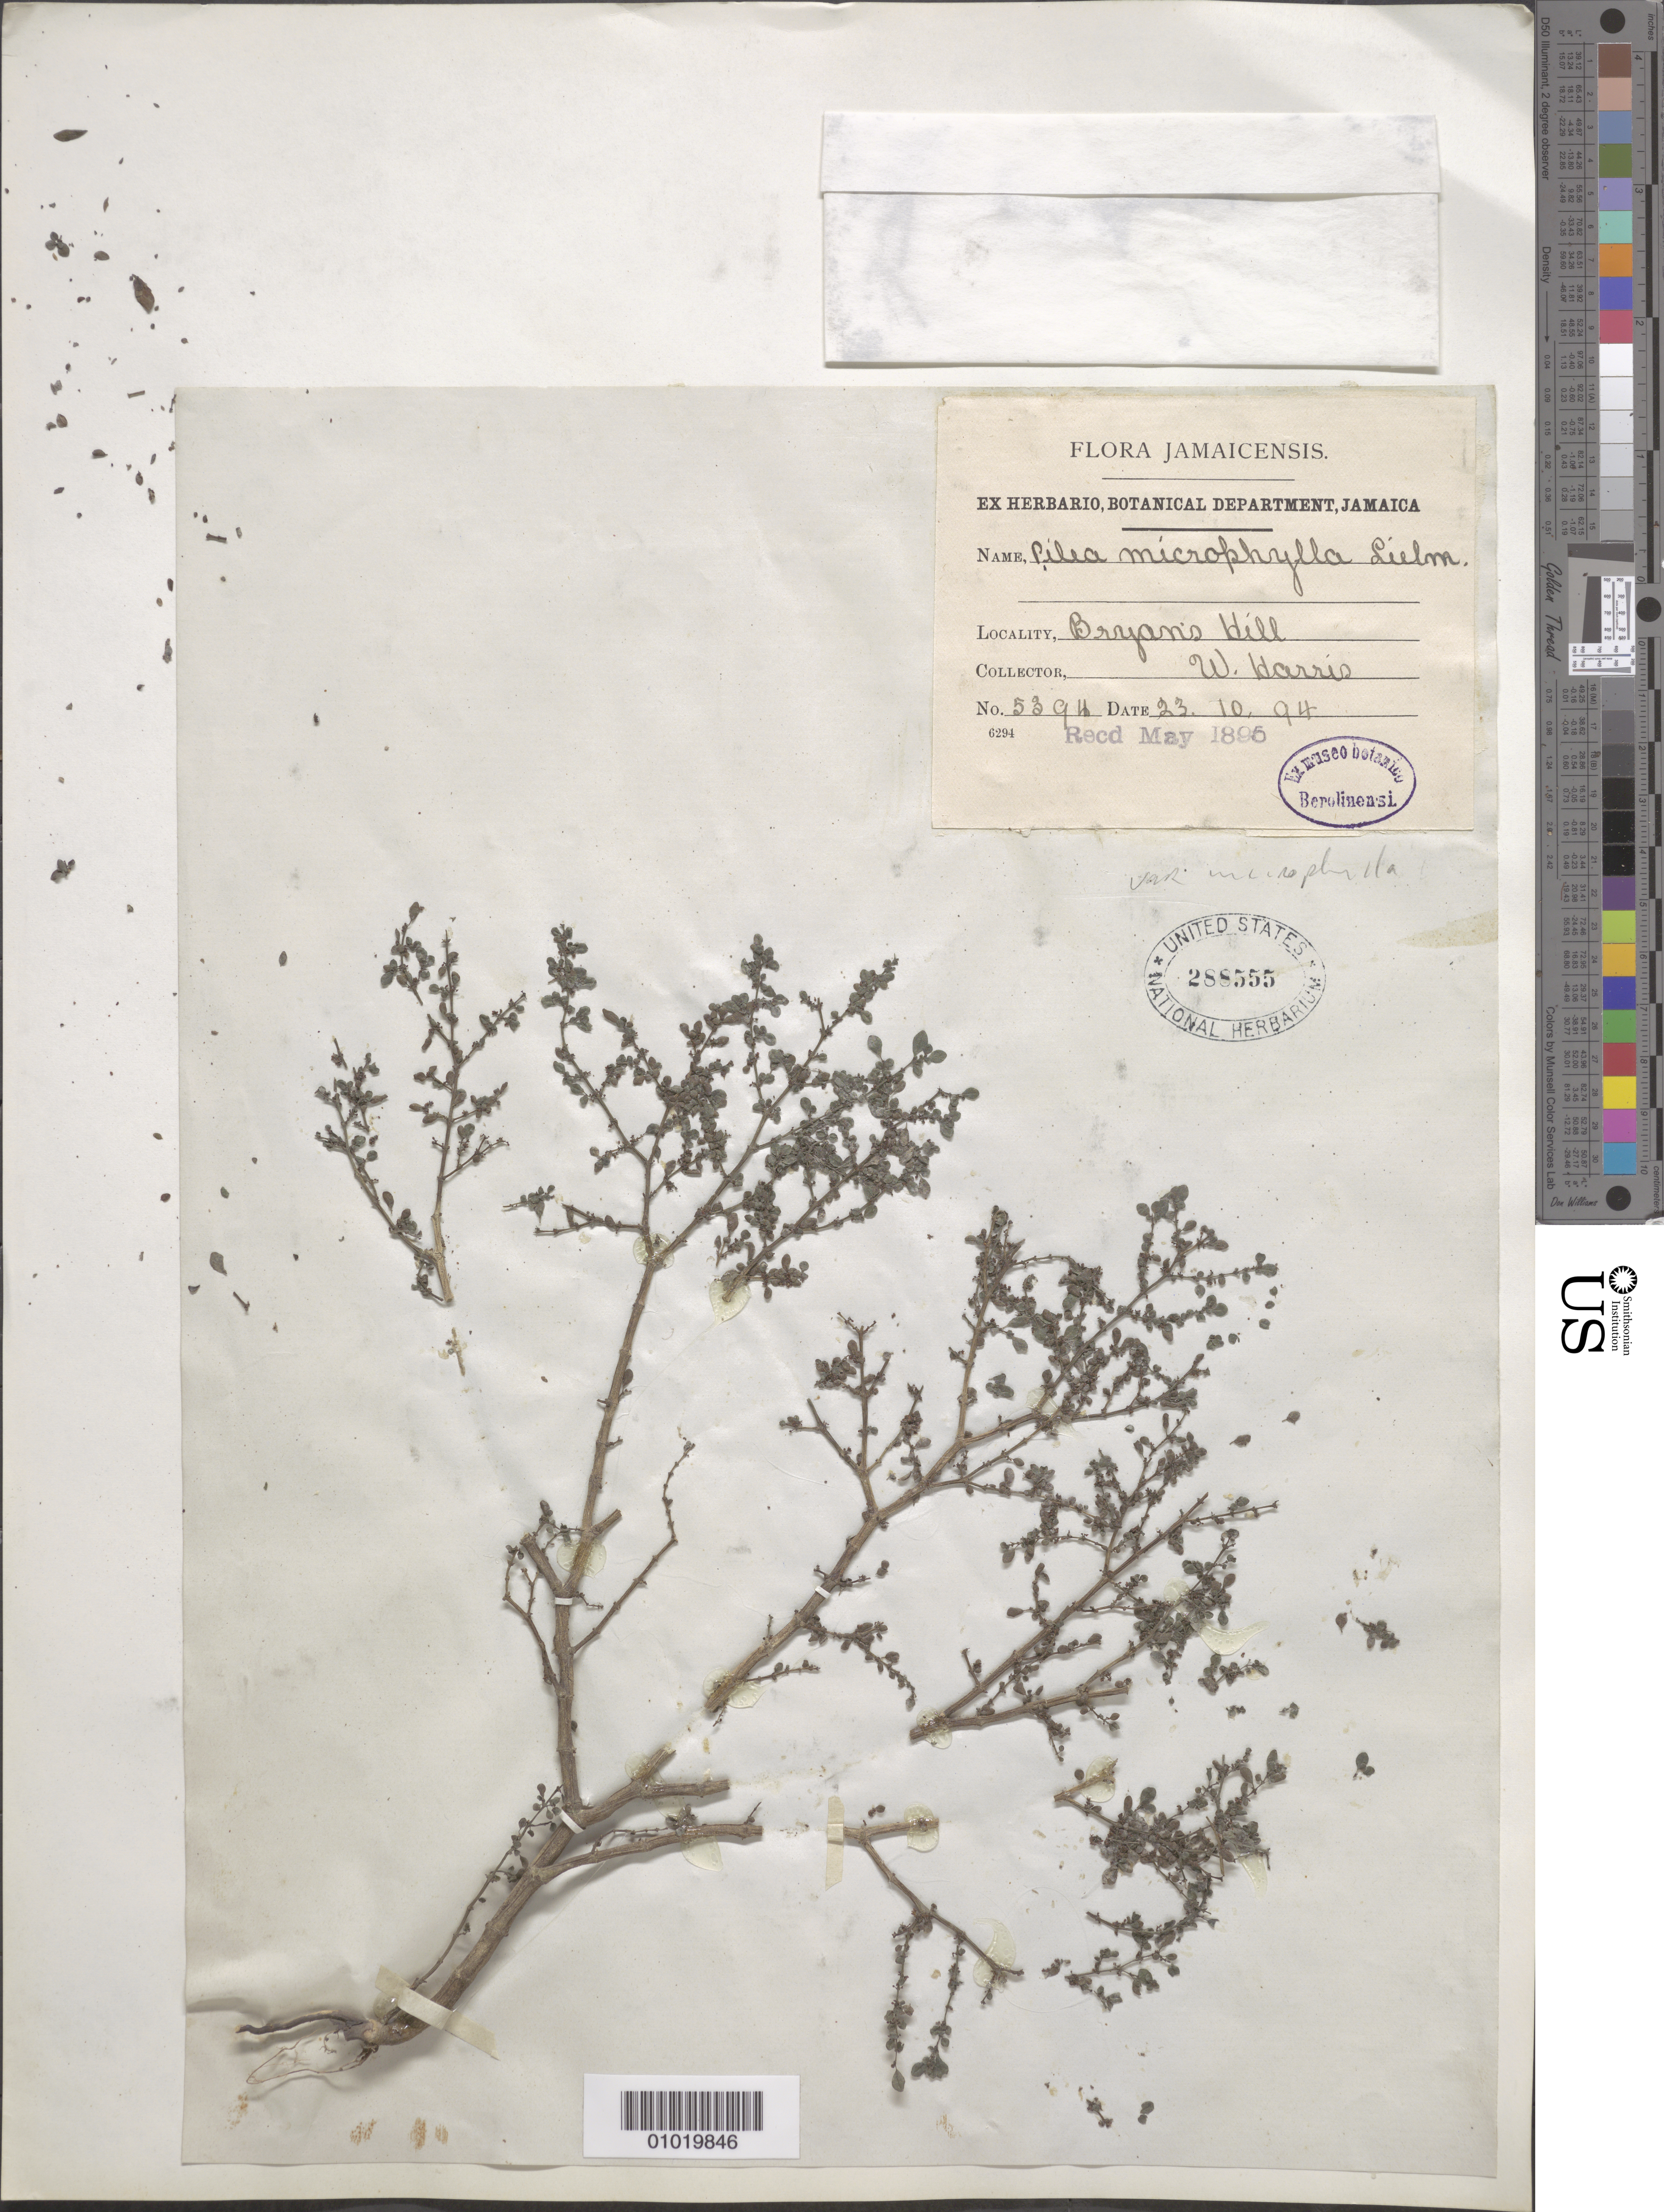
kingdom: Plantae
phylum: Tracheophyta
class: Magnoliopsida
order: Rosales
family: Urticaceae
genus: Pilea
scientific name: Pilea microphylla var. microphylla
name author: (L.) Liebm.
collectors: W. Harris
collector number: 5394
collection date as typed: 23 Oct 1894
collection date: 1894-10-23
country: Jamaica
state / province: Trelawny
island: Jamaica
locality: Bryan's Hill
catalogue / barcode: US 288555